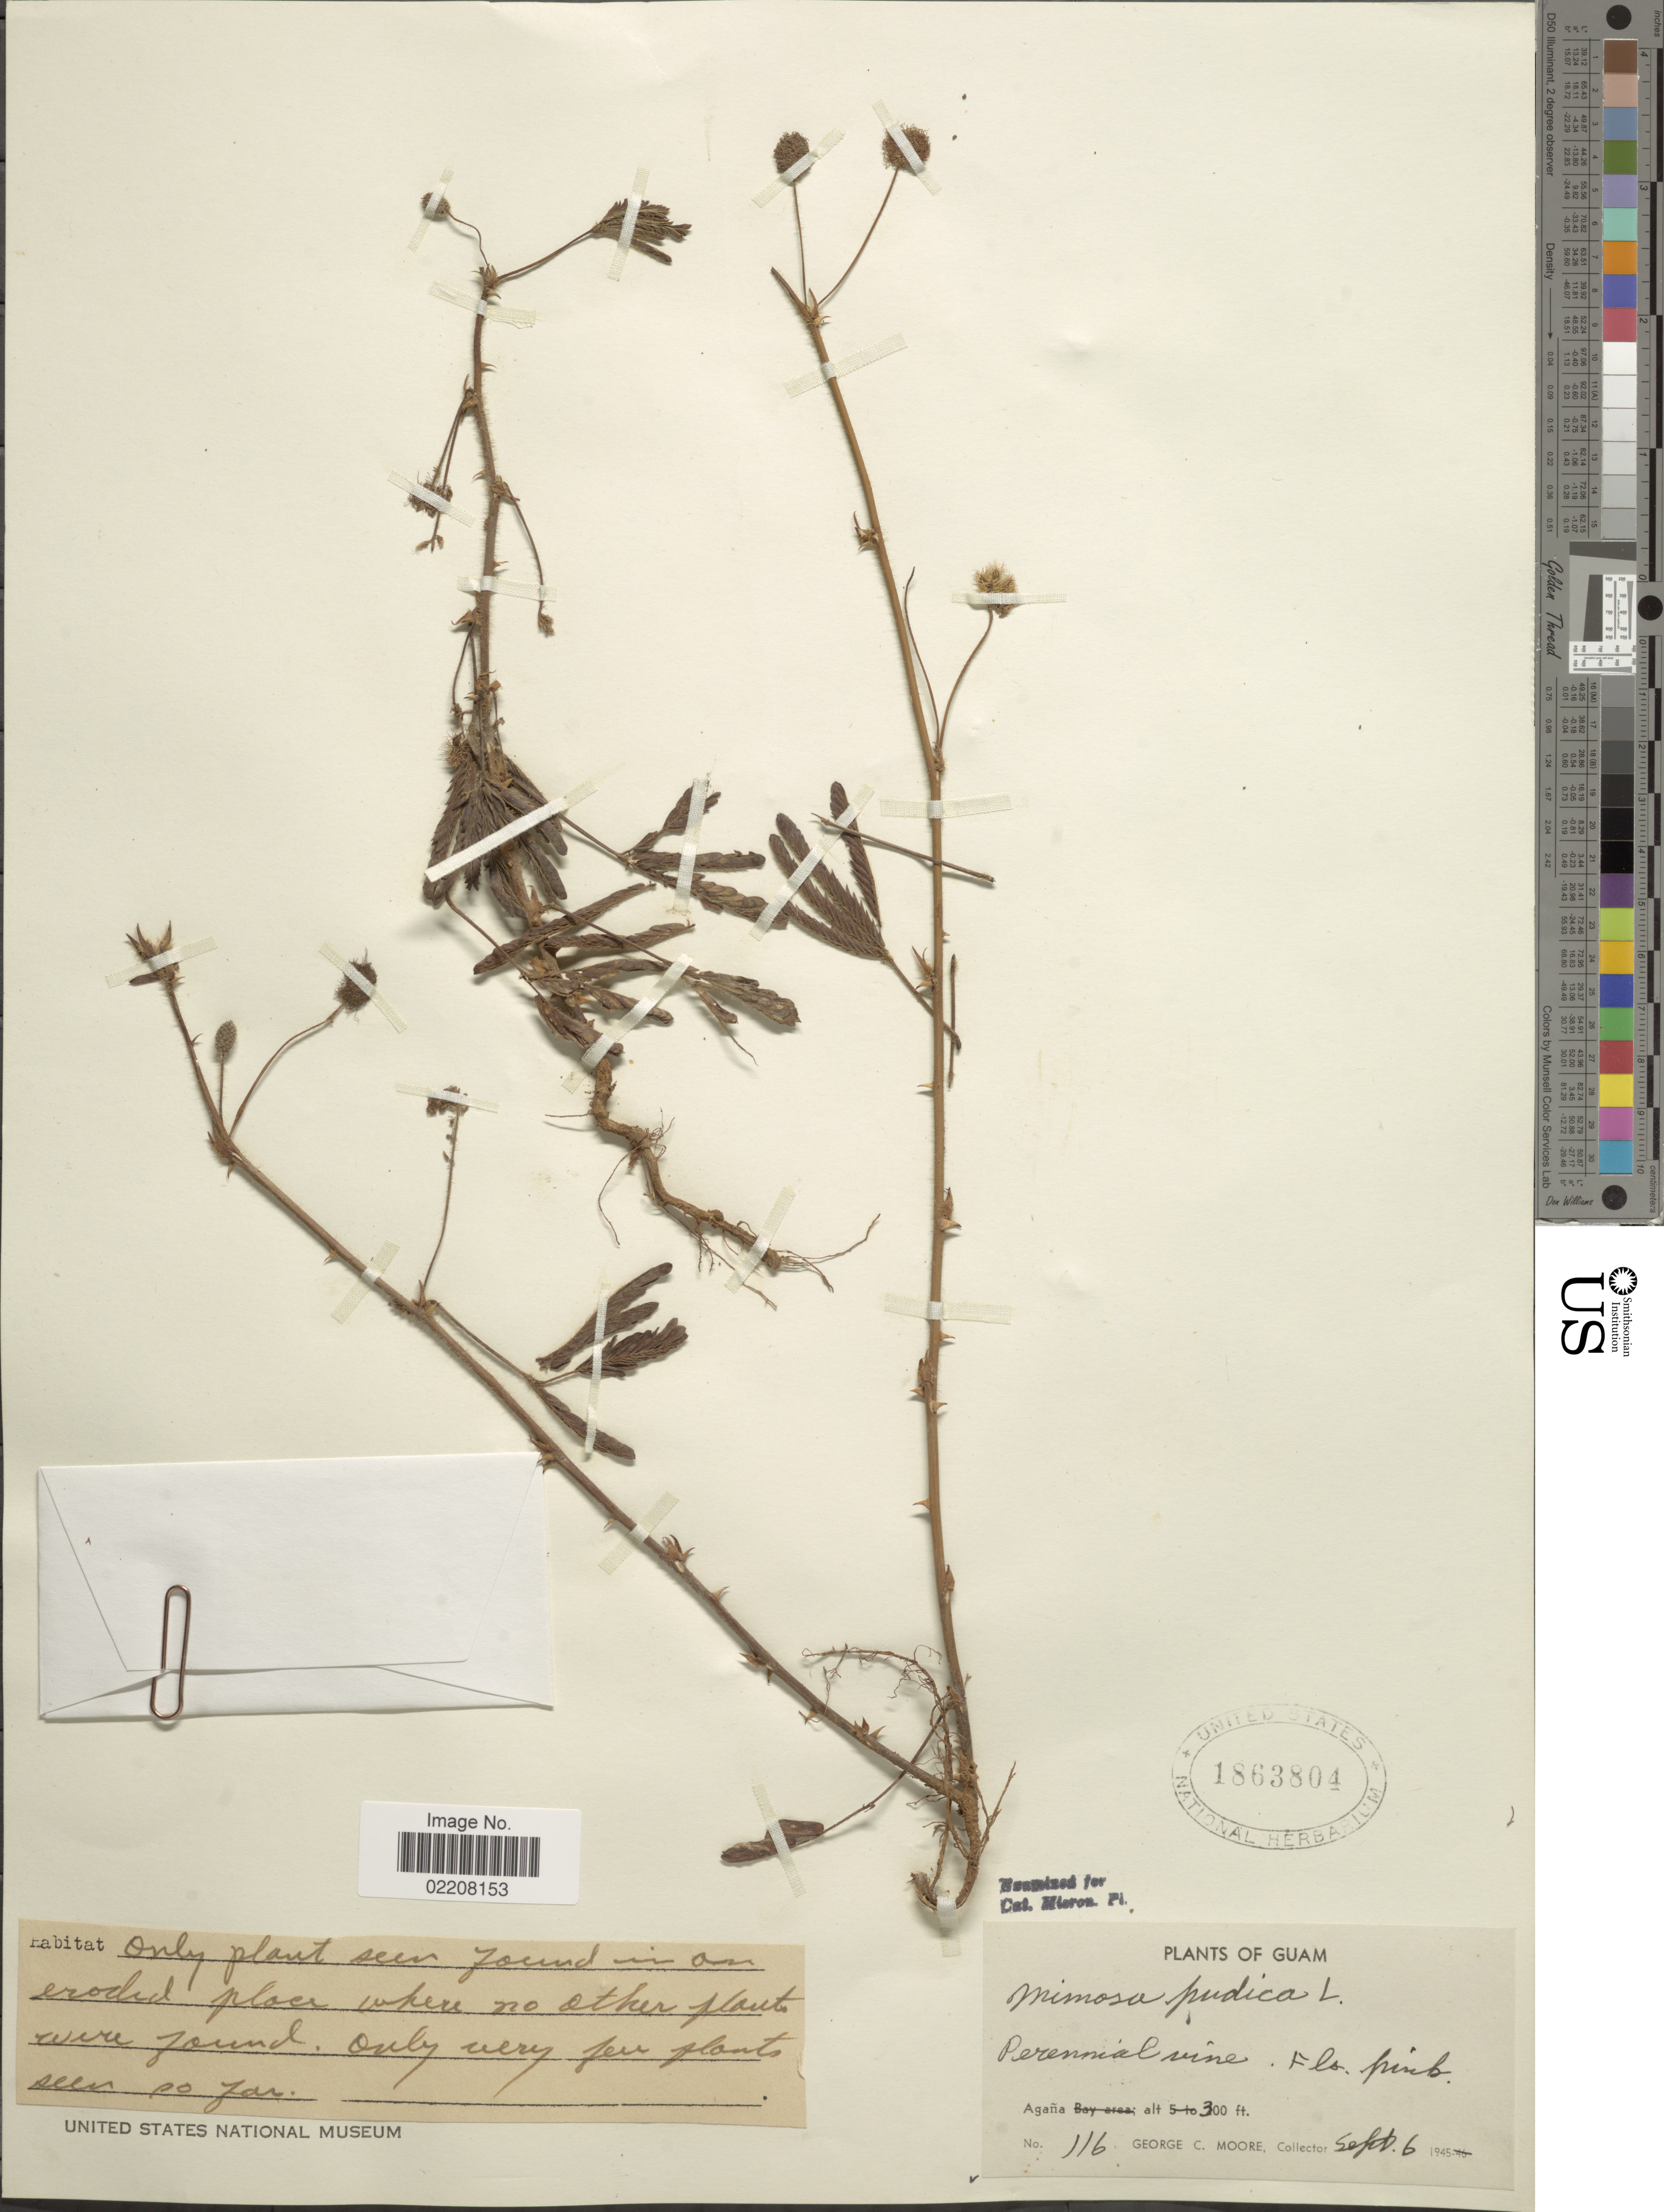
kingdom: Plantae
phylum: Tracheophyta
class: Magnoliopsida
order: Fabales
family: Fabaceae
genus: Mimosa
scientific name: Mimosa pudica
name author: L.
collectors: G. C. Moore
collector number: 116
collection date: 1945-09-06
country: Guam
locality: Agaña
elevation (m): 91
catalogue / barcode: US 1863804